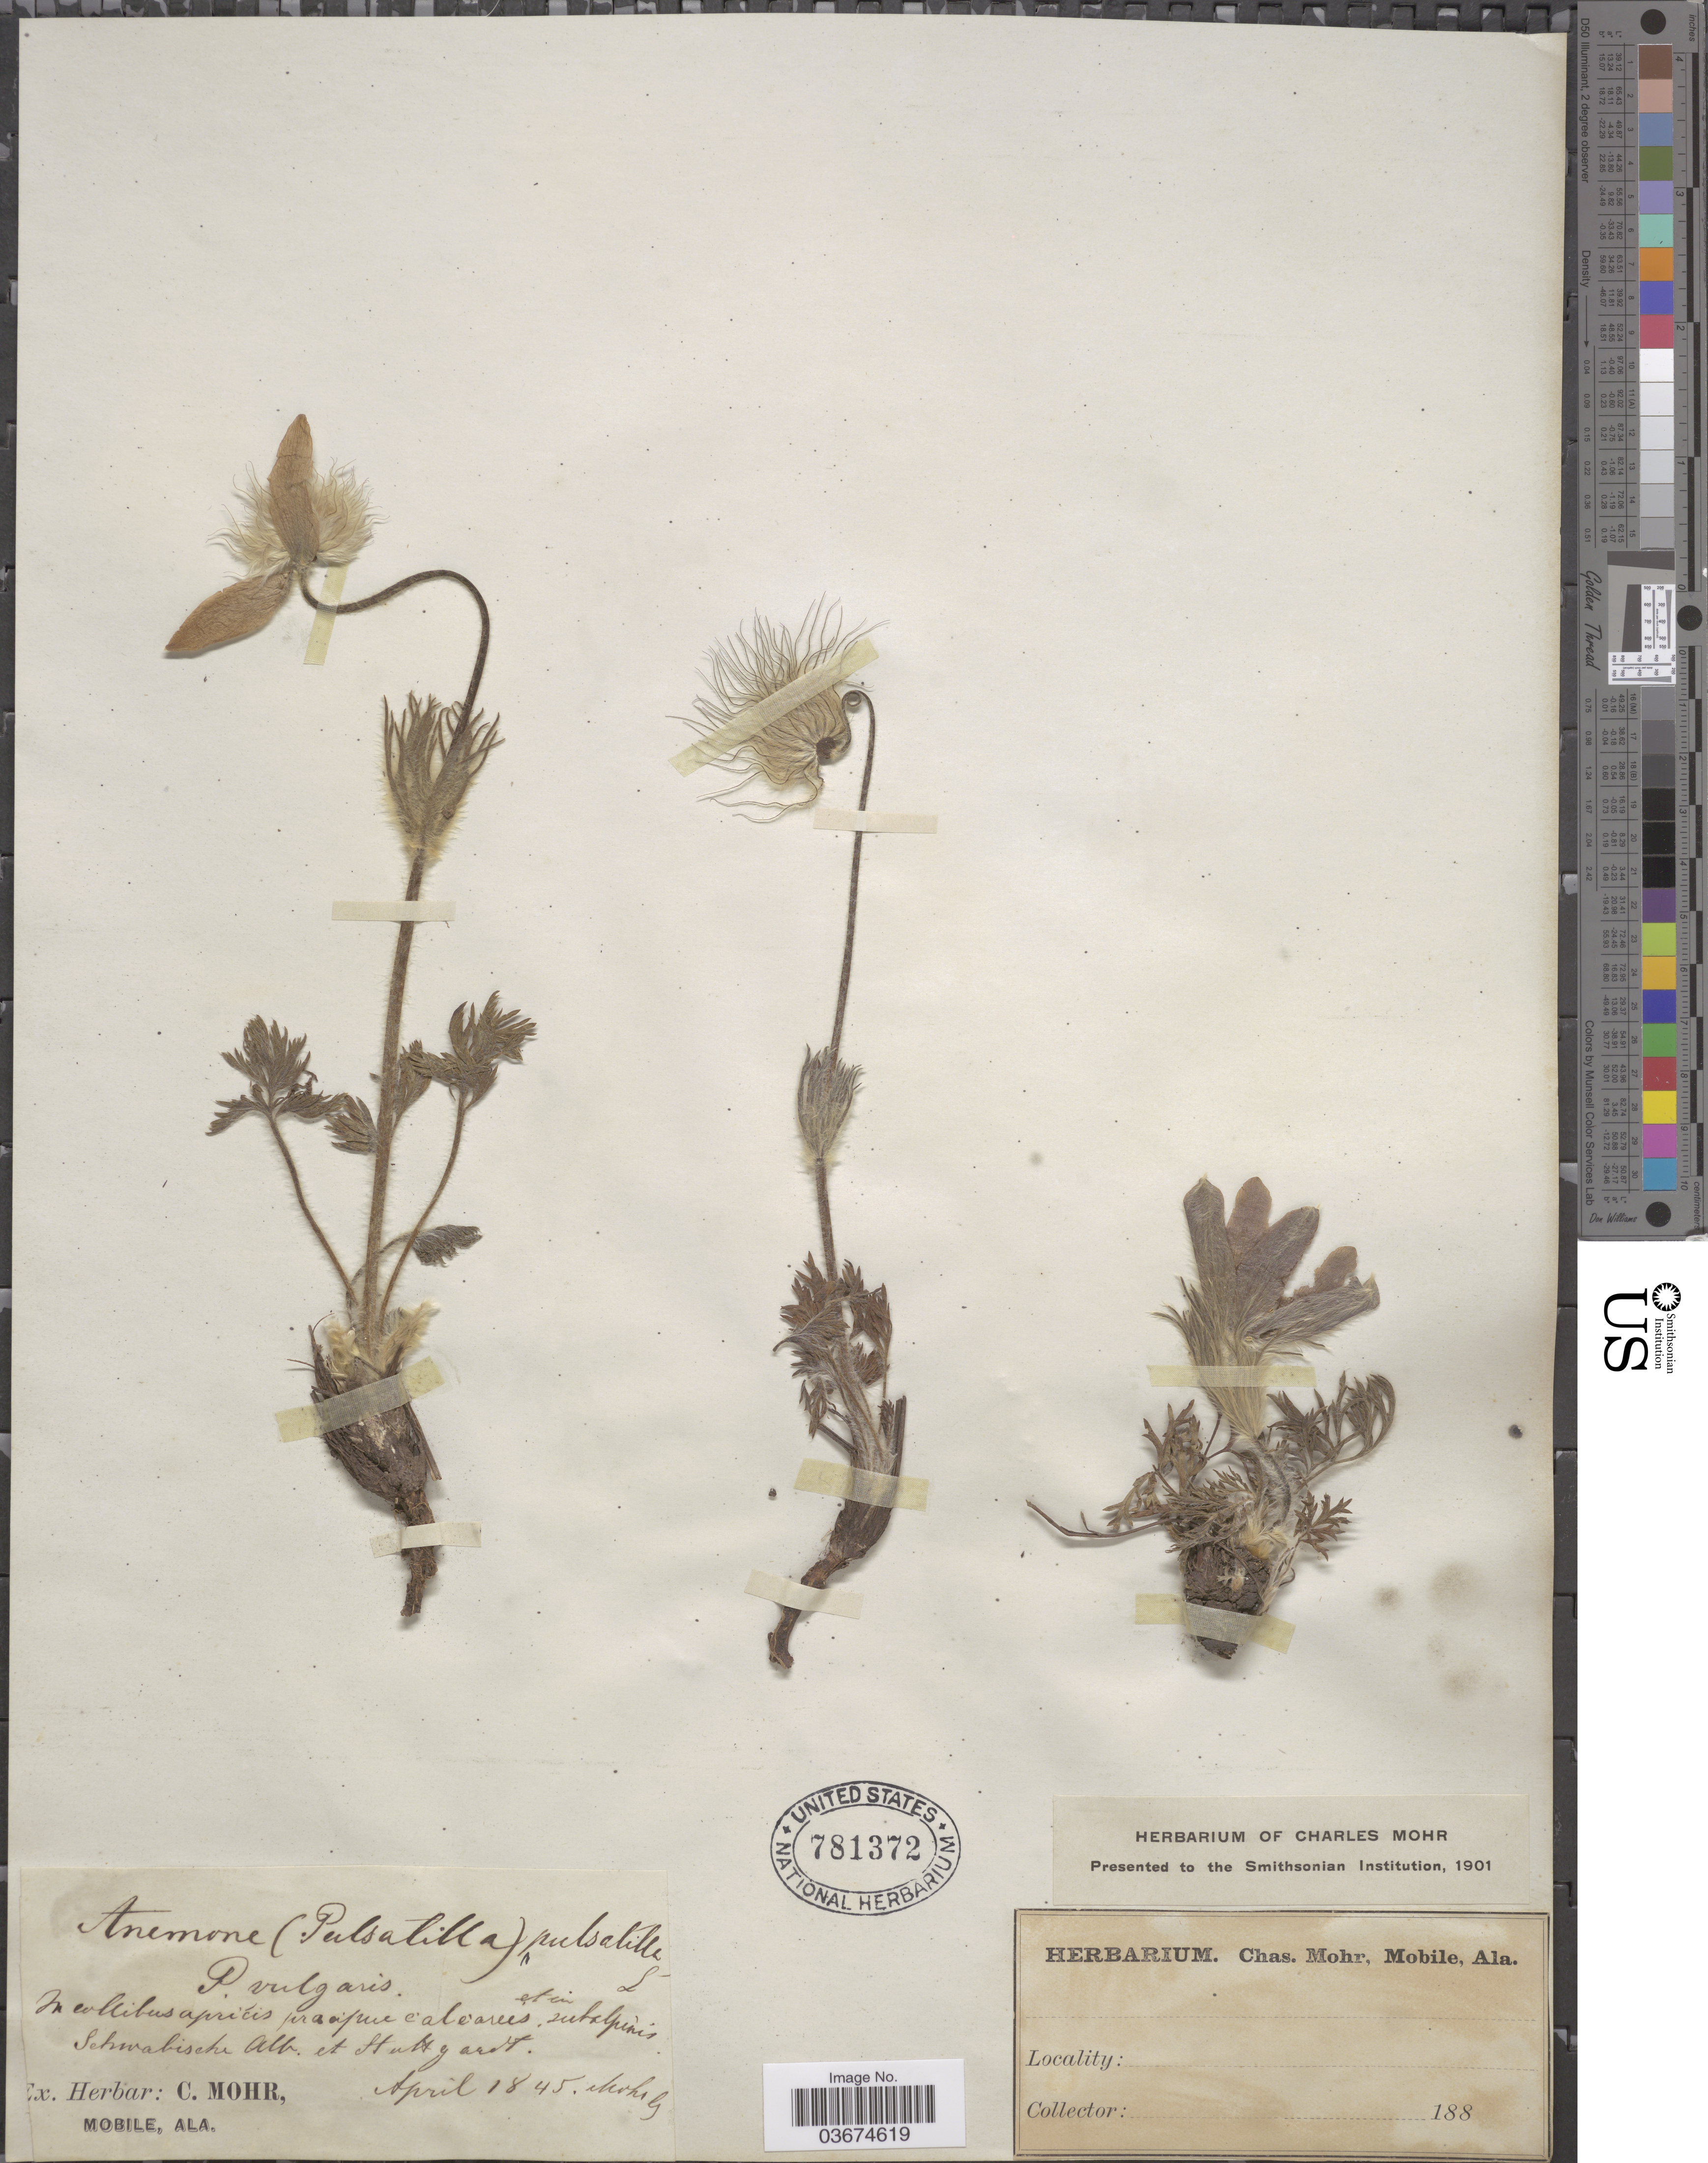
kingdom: Plantae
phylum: Tracheophyta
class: Magnoliopsida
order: Ranunculales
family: Ranunculaceae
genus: Pulsatilla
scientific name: Pulsatilla vulgaris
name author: Mill.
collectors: C. Mohr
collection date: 1845-04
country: Germany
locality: In evllibus apribis pracifrue calcareis subalpinis. Schwabisch Alb. et Stuttgardt.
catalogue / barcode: US 781372